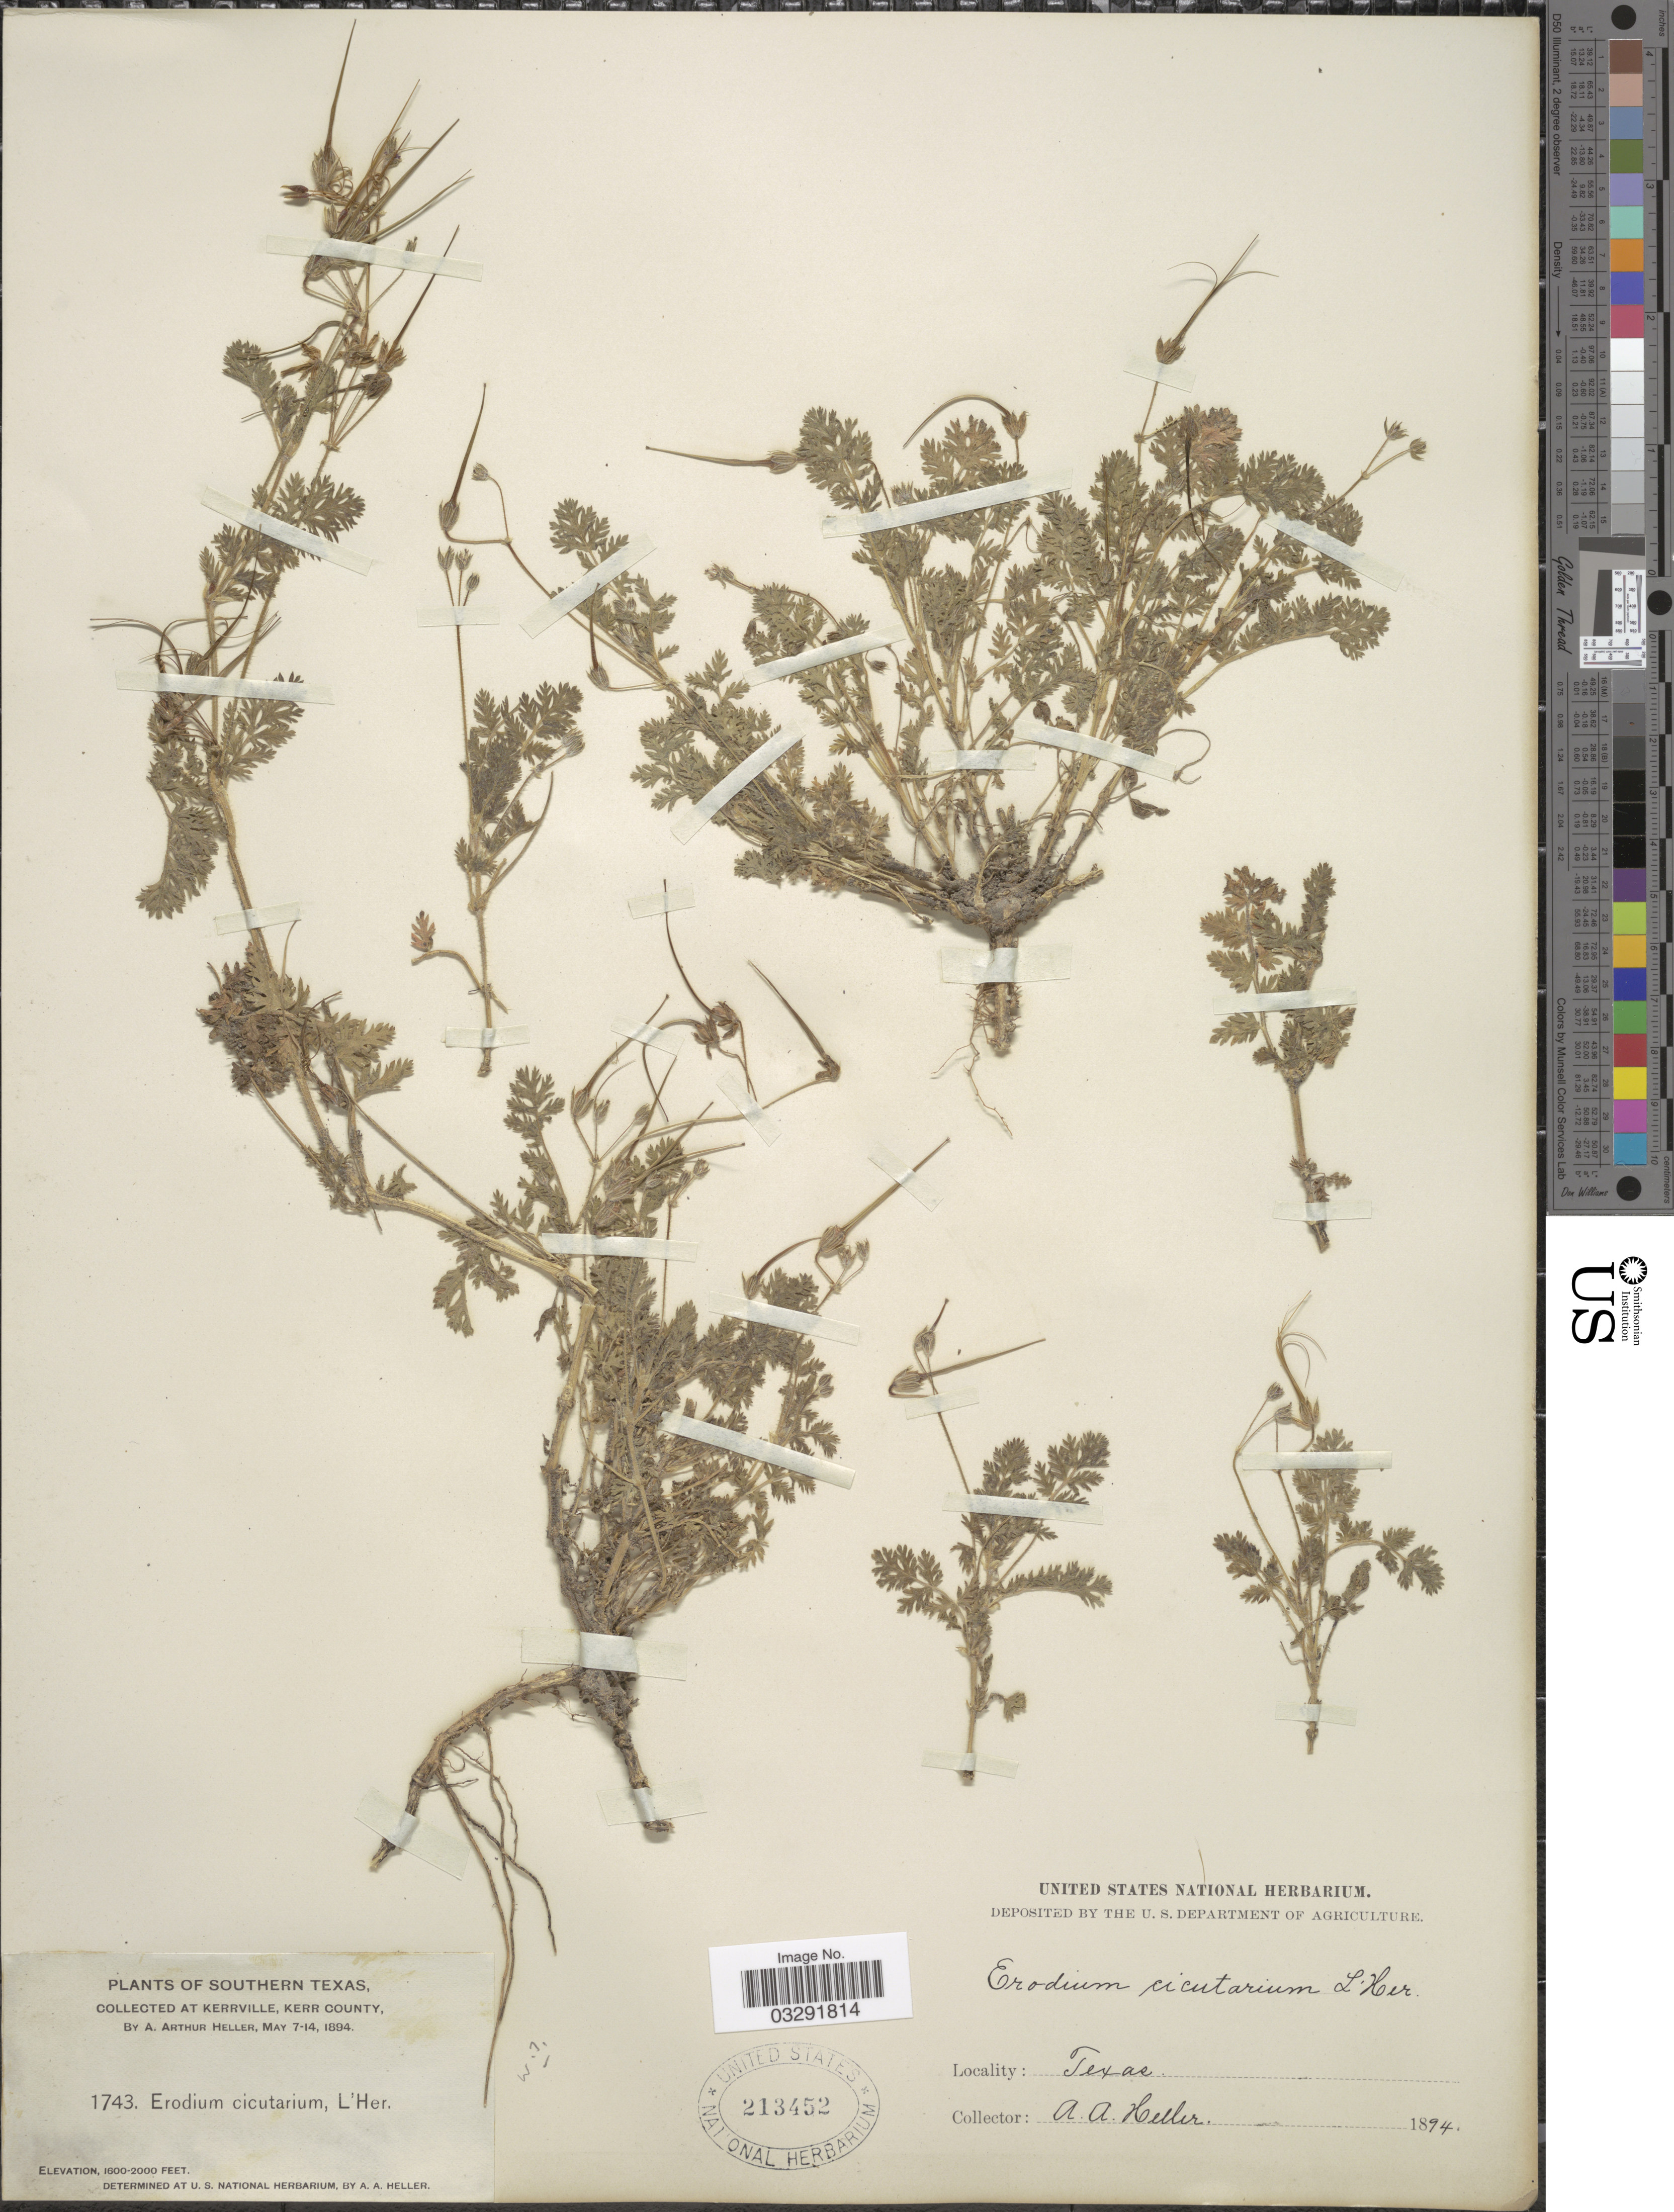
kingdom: Plantae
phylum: Tracheophyta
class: Magnoliopsida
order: Geraniales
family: Geraniaceae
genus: Erodium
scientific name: Erodium cicutarium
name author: (L.) L'Hér.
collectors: A. A. Heller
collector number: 1743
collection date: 1894-05-07/1894-05-14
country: United States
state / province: Texas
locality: Southern Texas. Kerrville, Kerr County.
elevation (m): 488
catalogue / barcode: US 213452